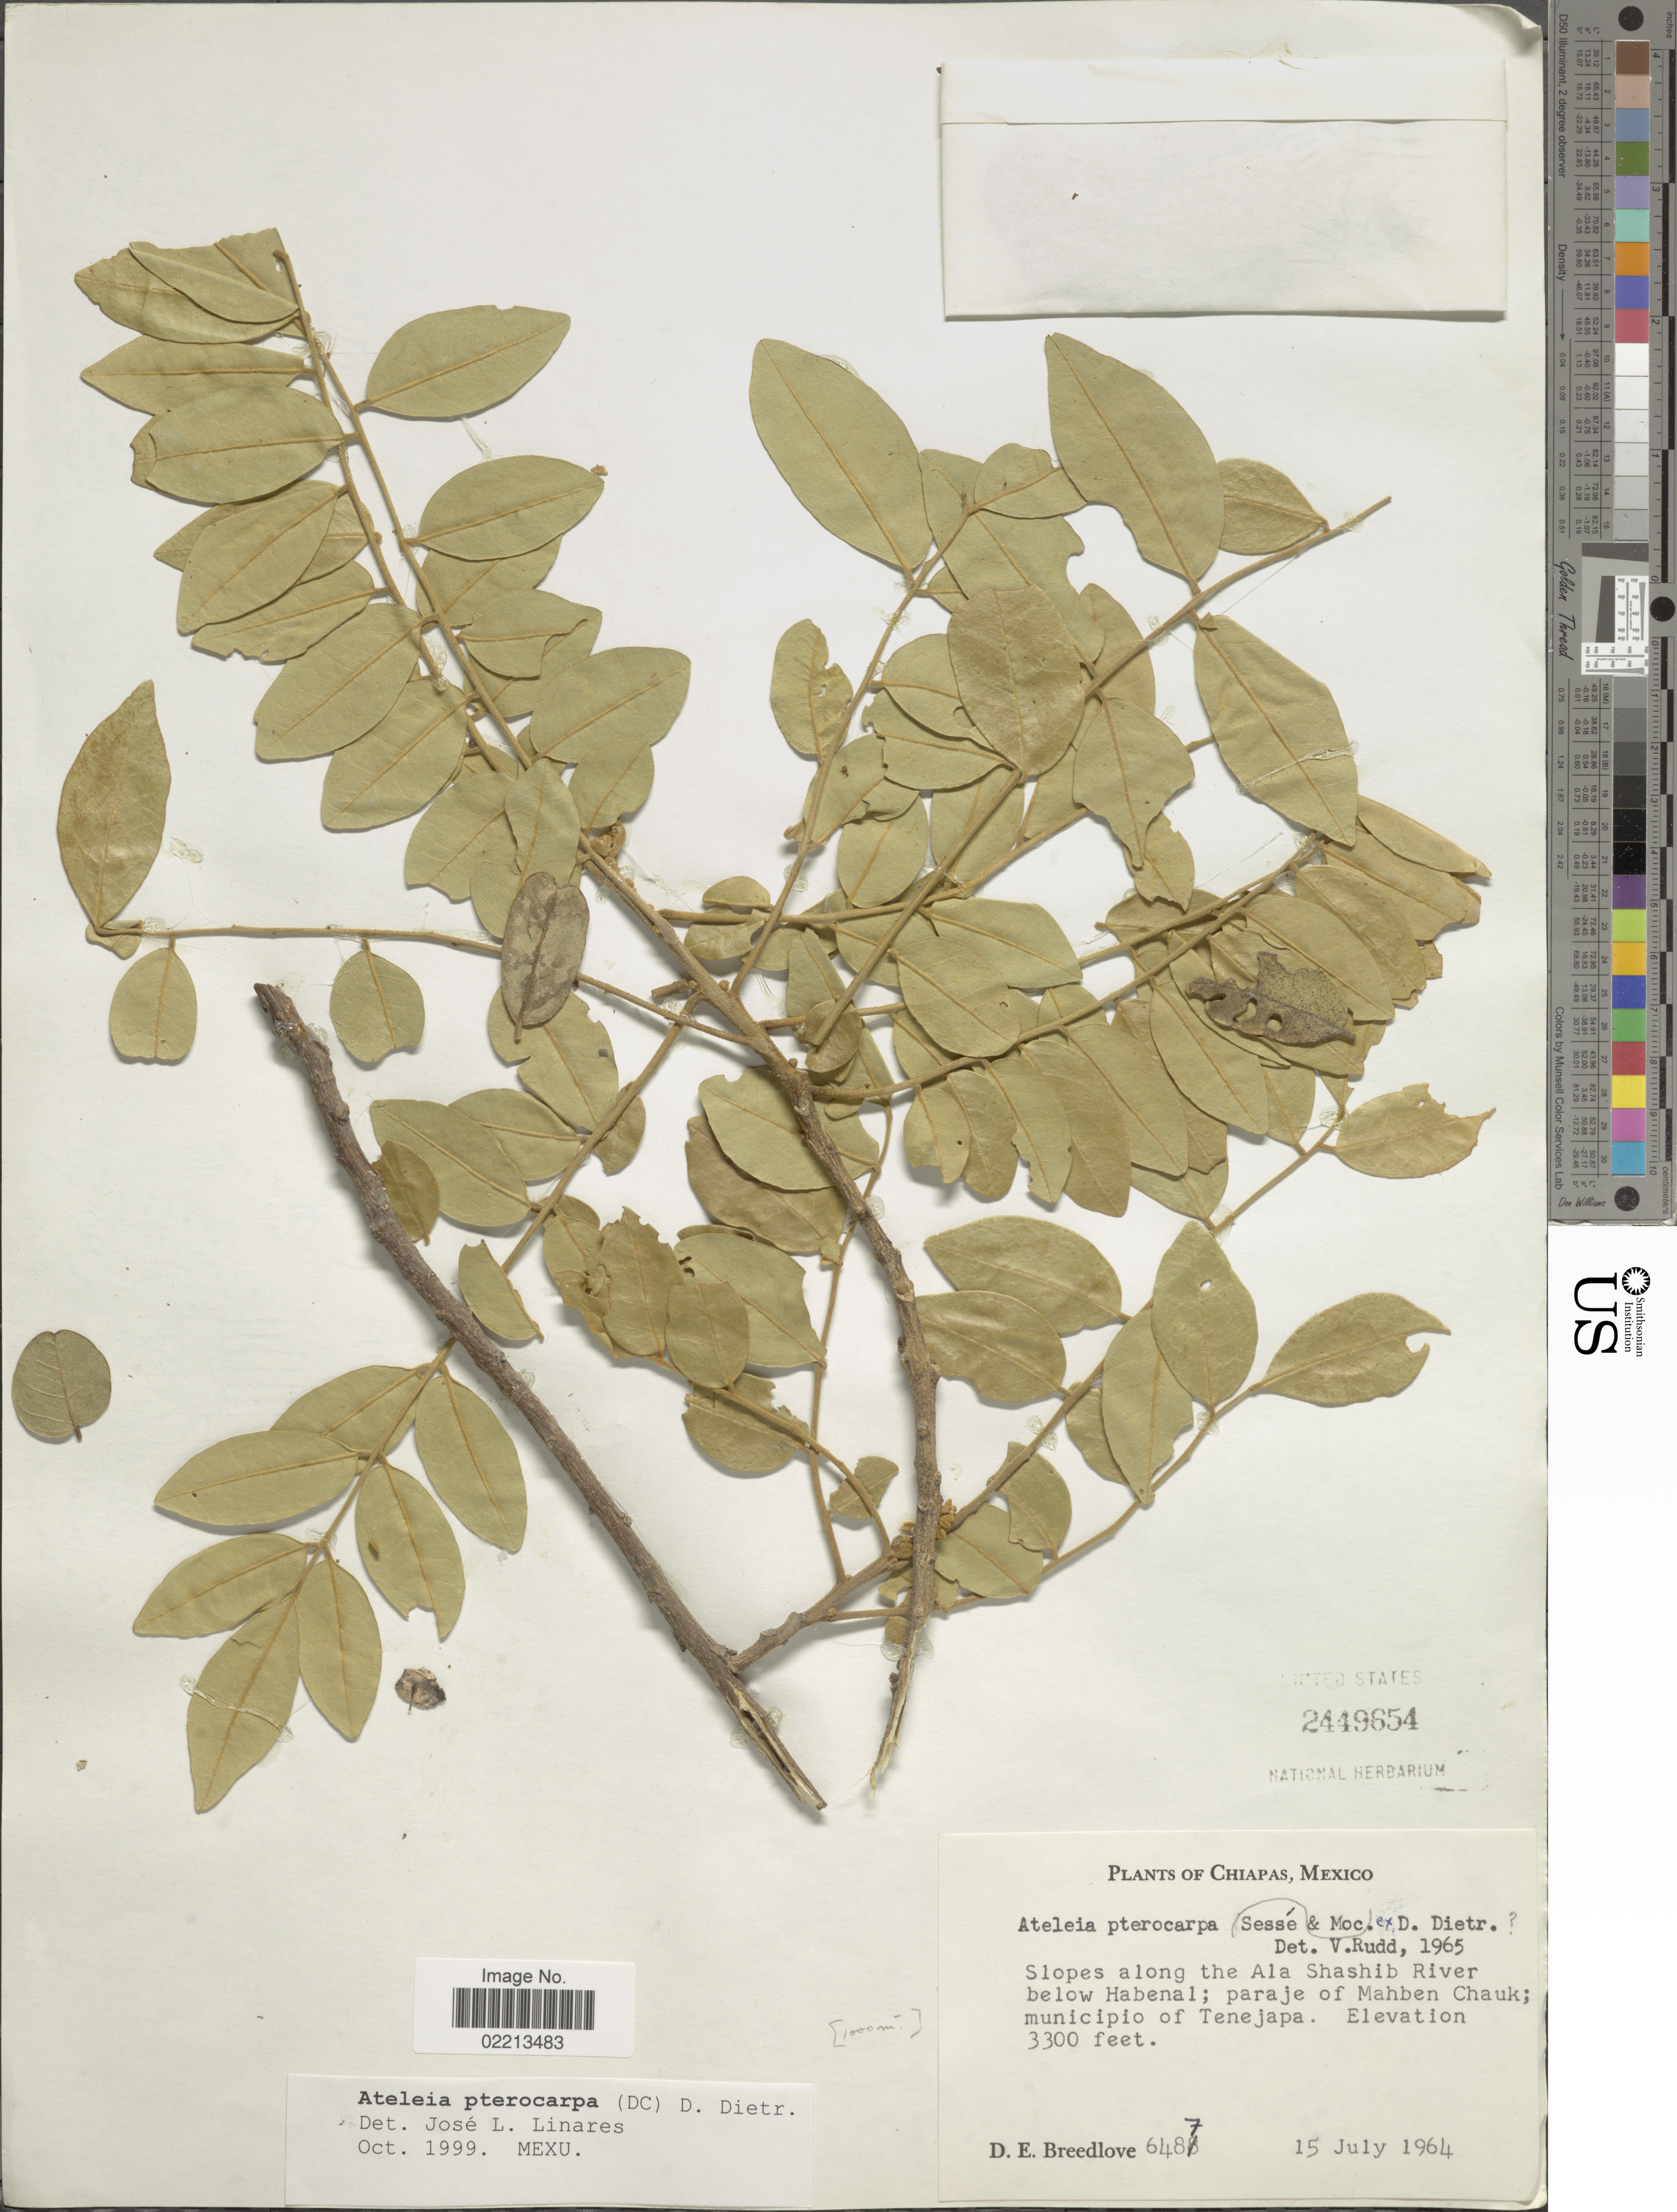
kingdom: Plantae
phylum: Tracheophyta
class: Magnoliopsida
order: Fabales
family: Fabaceae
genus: Ateleia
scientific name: Ateleia pterocarpa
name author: Moc. & Sessé ex D. Dietr.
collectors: D. E. Breedlove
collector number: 6487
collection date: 1964-07-15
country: Mexico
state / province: Chiapas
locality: Slopes along the Ala Shashib River below Habenal; paraje of Mahben Chauk; Municipio of Tenejapa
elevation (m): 1006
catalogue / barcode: US 2449654